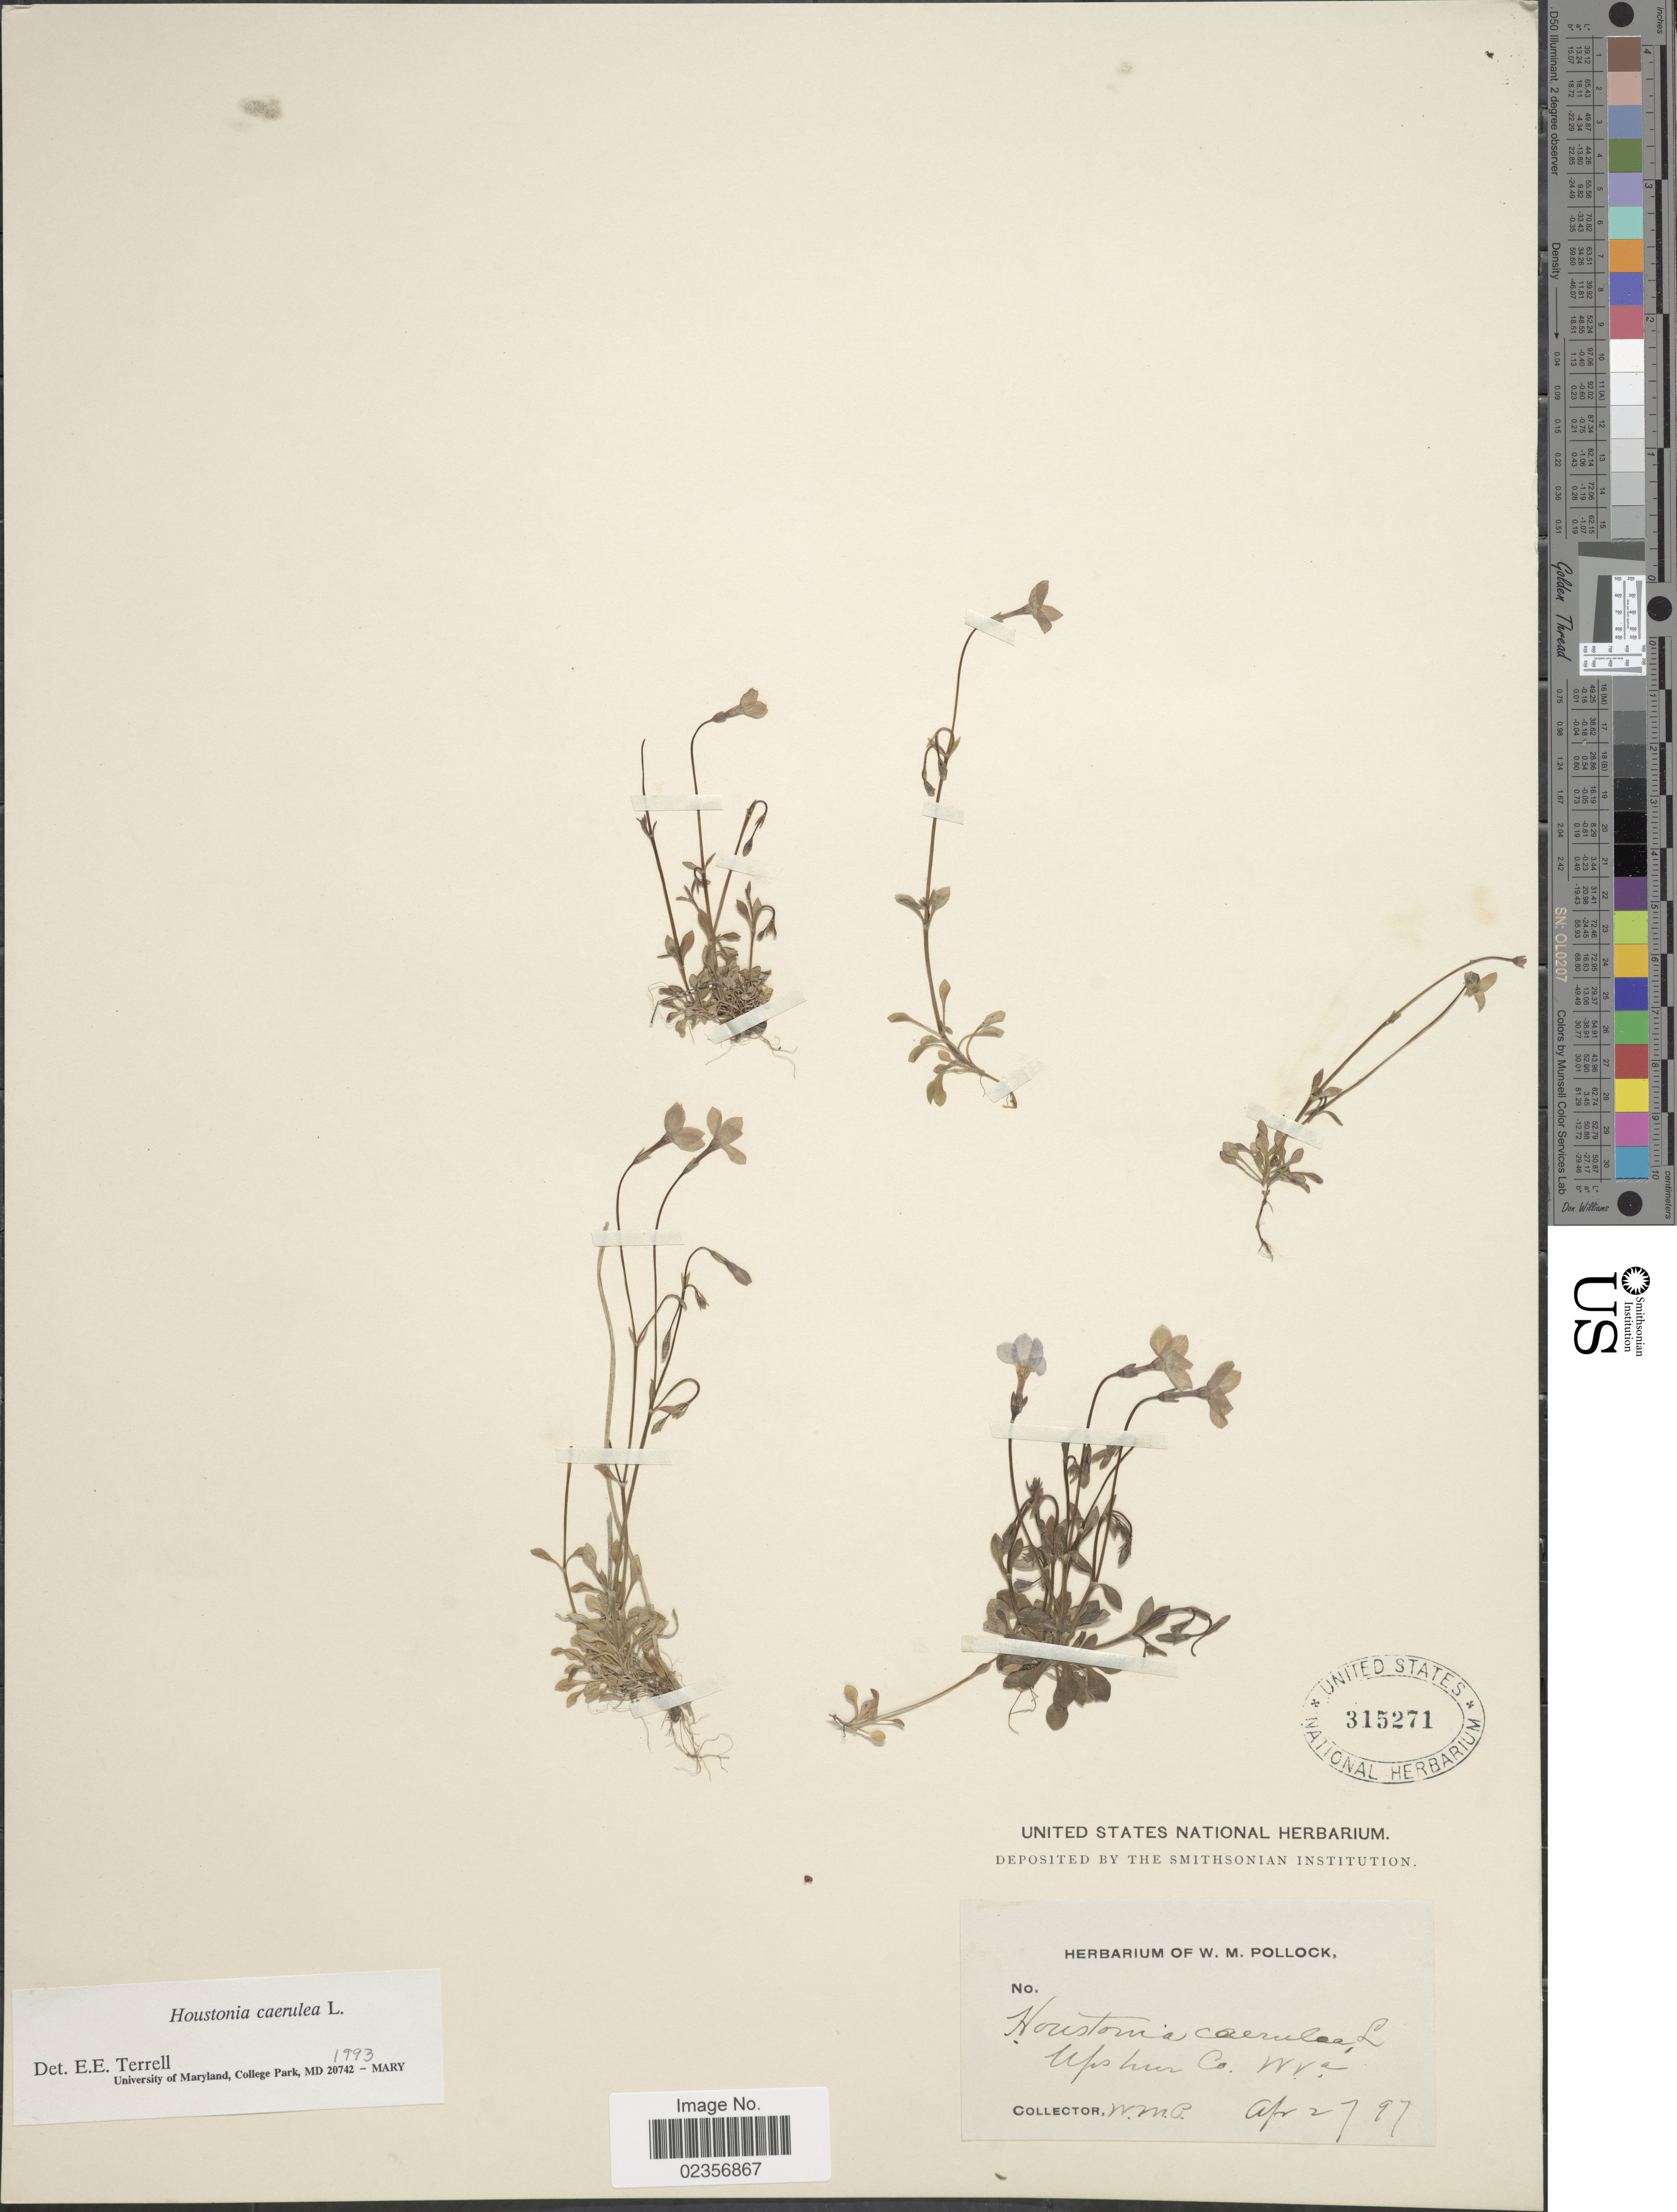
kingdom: Plantae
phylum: Tracheophyta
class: Magnoliopsida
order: Gentianales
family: Rubiaceae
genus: Houstonia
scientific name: Houstonia caerulea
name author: L.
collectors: W. M. Pollock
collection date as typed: Transcribed d/m/y: 27/4/97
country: United States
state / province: West Virginia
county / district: Upshur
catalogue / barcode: US 315271